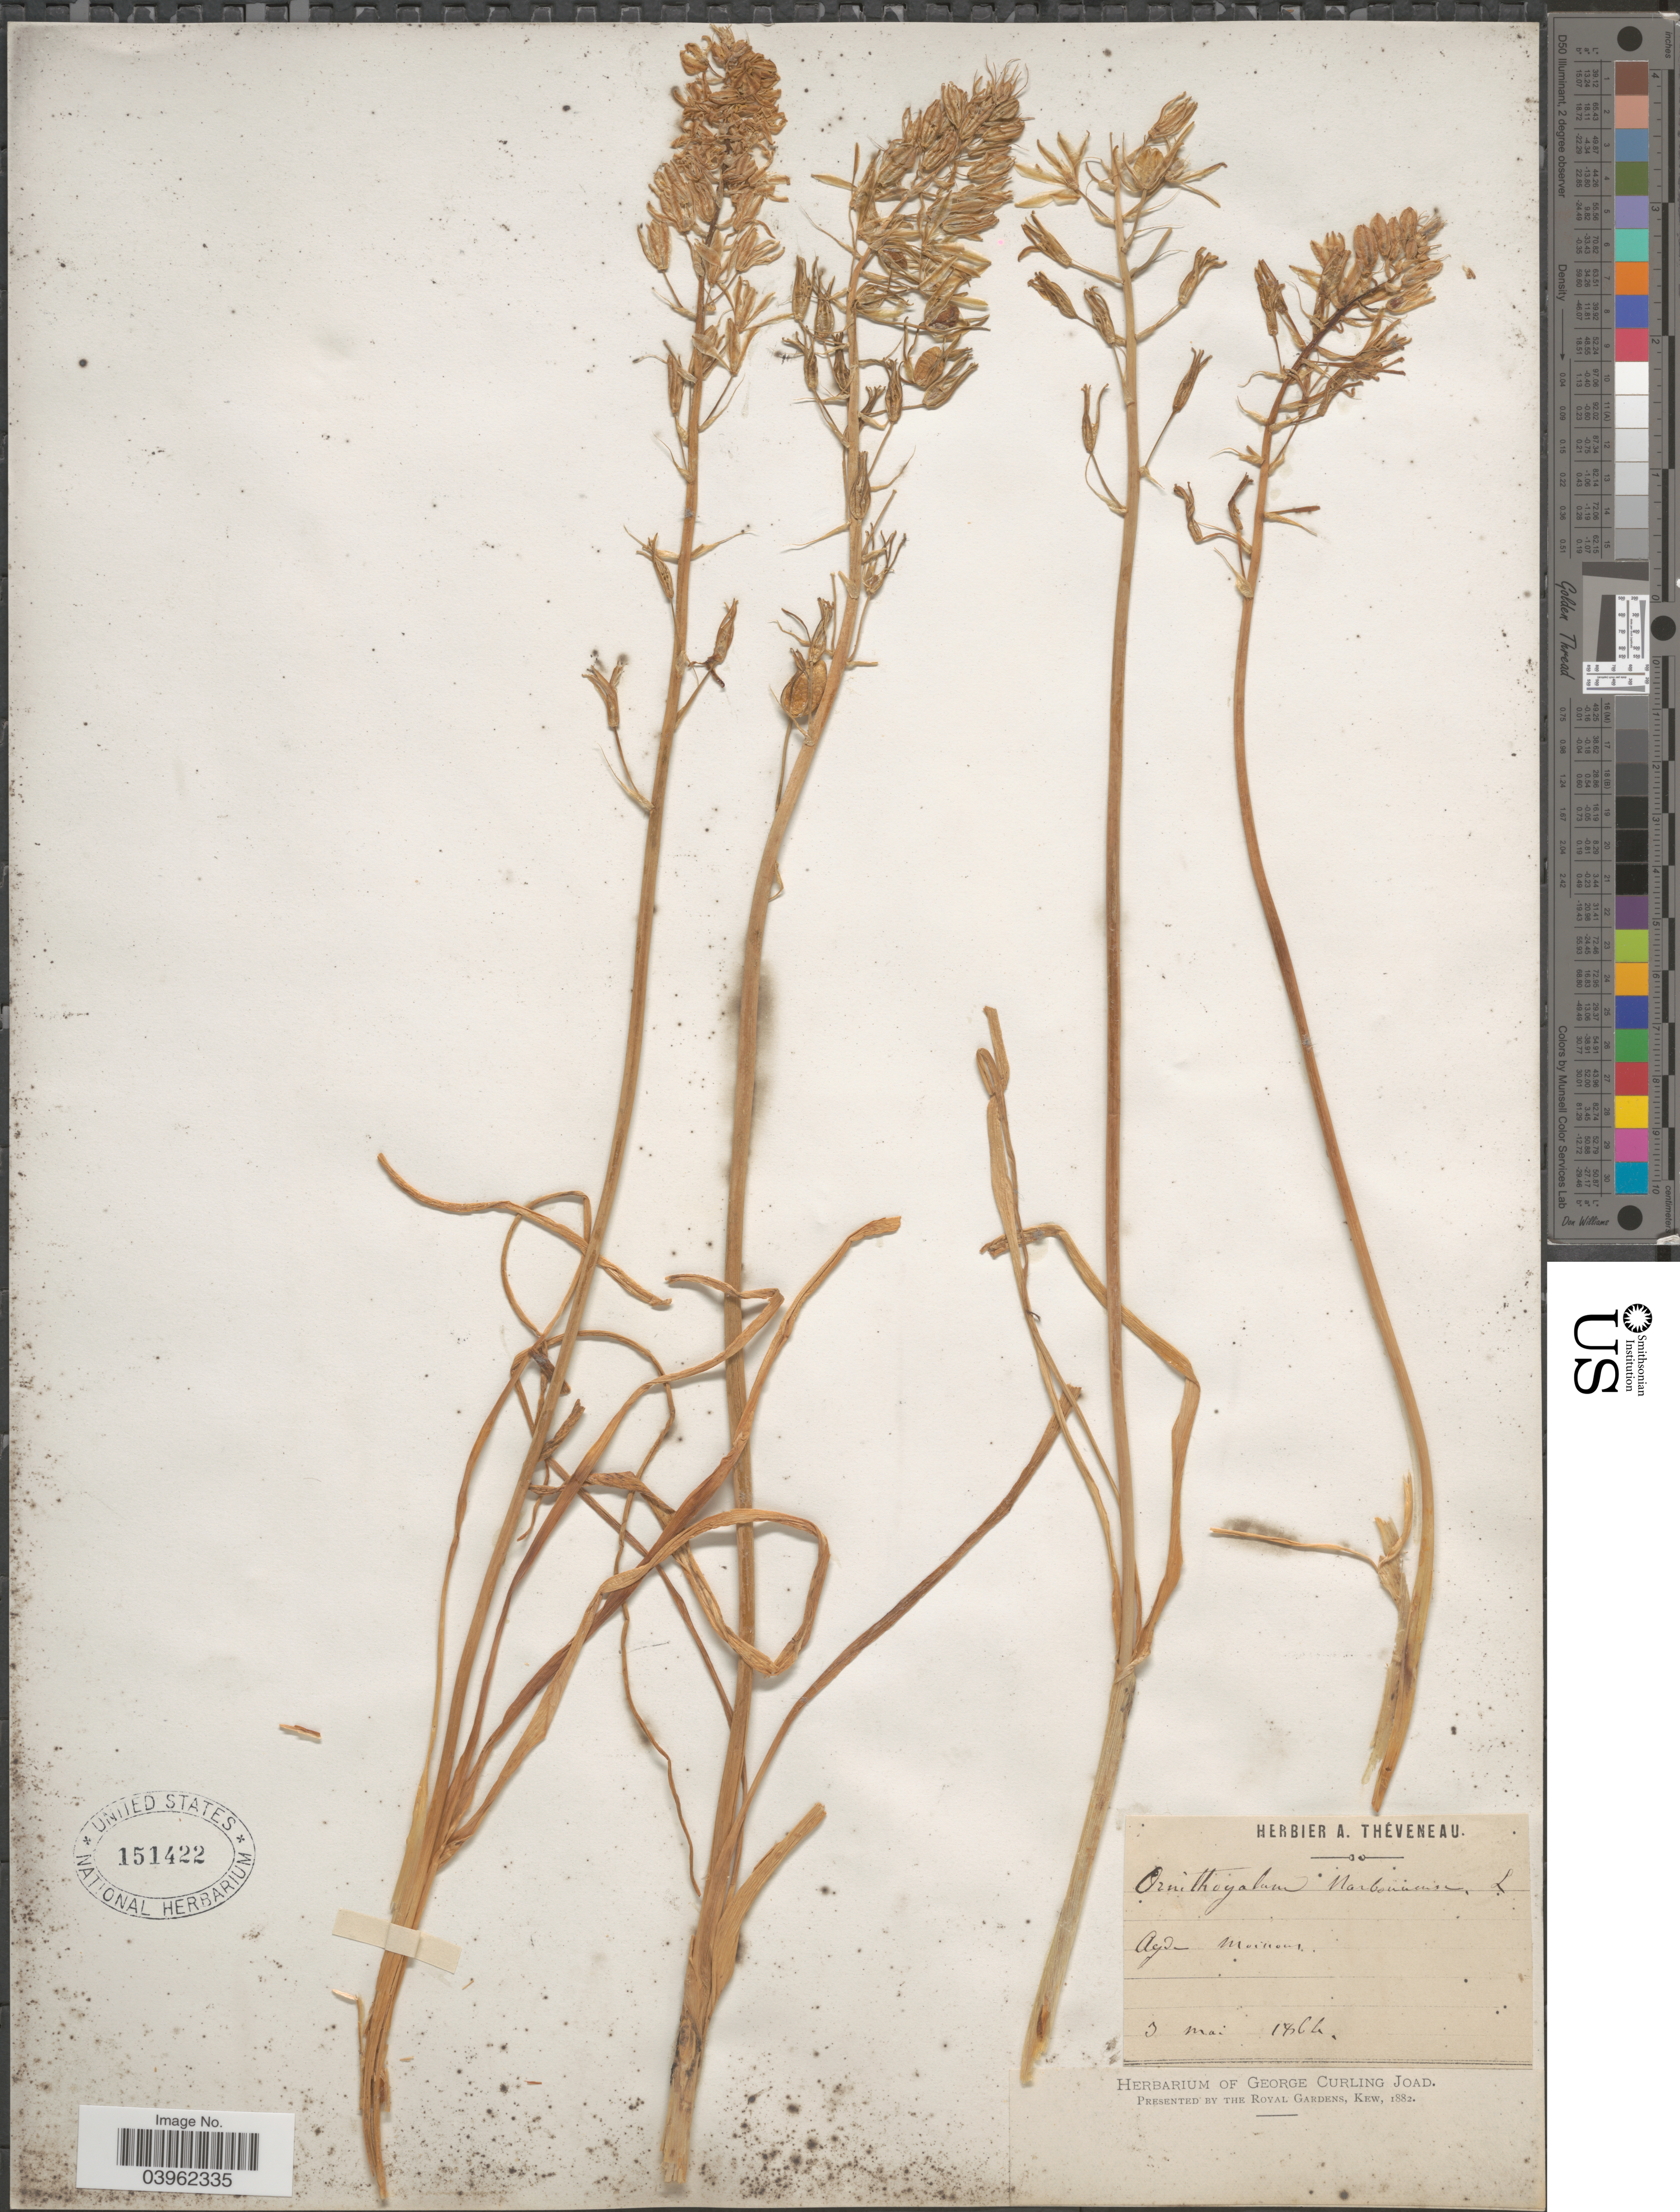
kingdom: Plantae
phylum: Tracheophyta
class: Liliopsida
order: Asparagales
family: Asparagaceae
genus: Ornithogalum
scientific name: Ornithogalum narbonense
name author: L.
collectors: ex herb. A. Theveneau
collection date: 1866-05-03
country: France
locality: Ayse. Mollans.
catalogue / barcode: US 151422